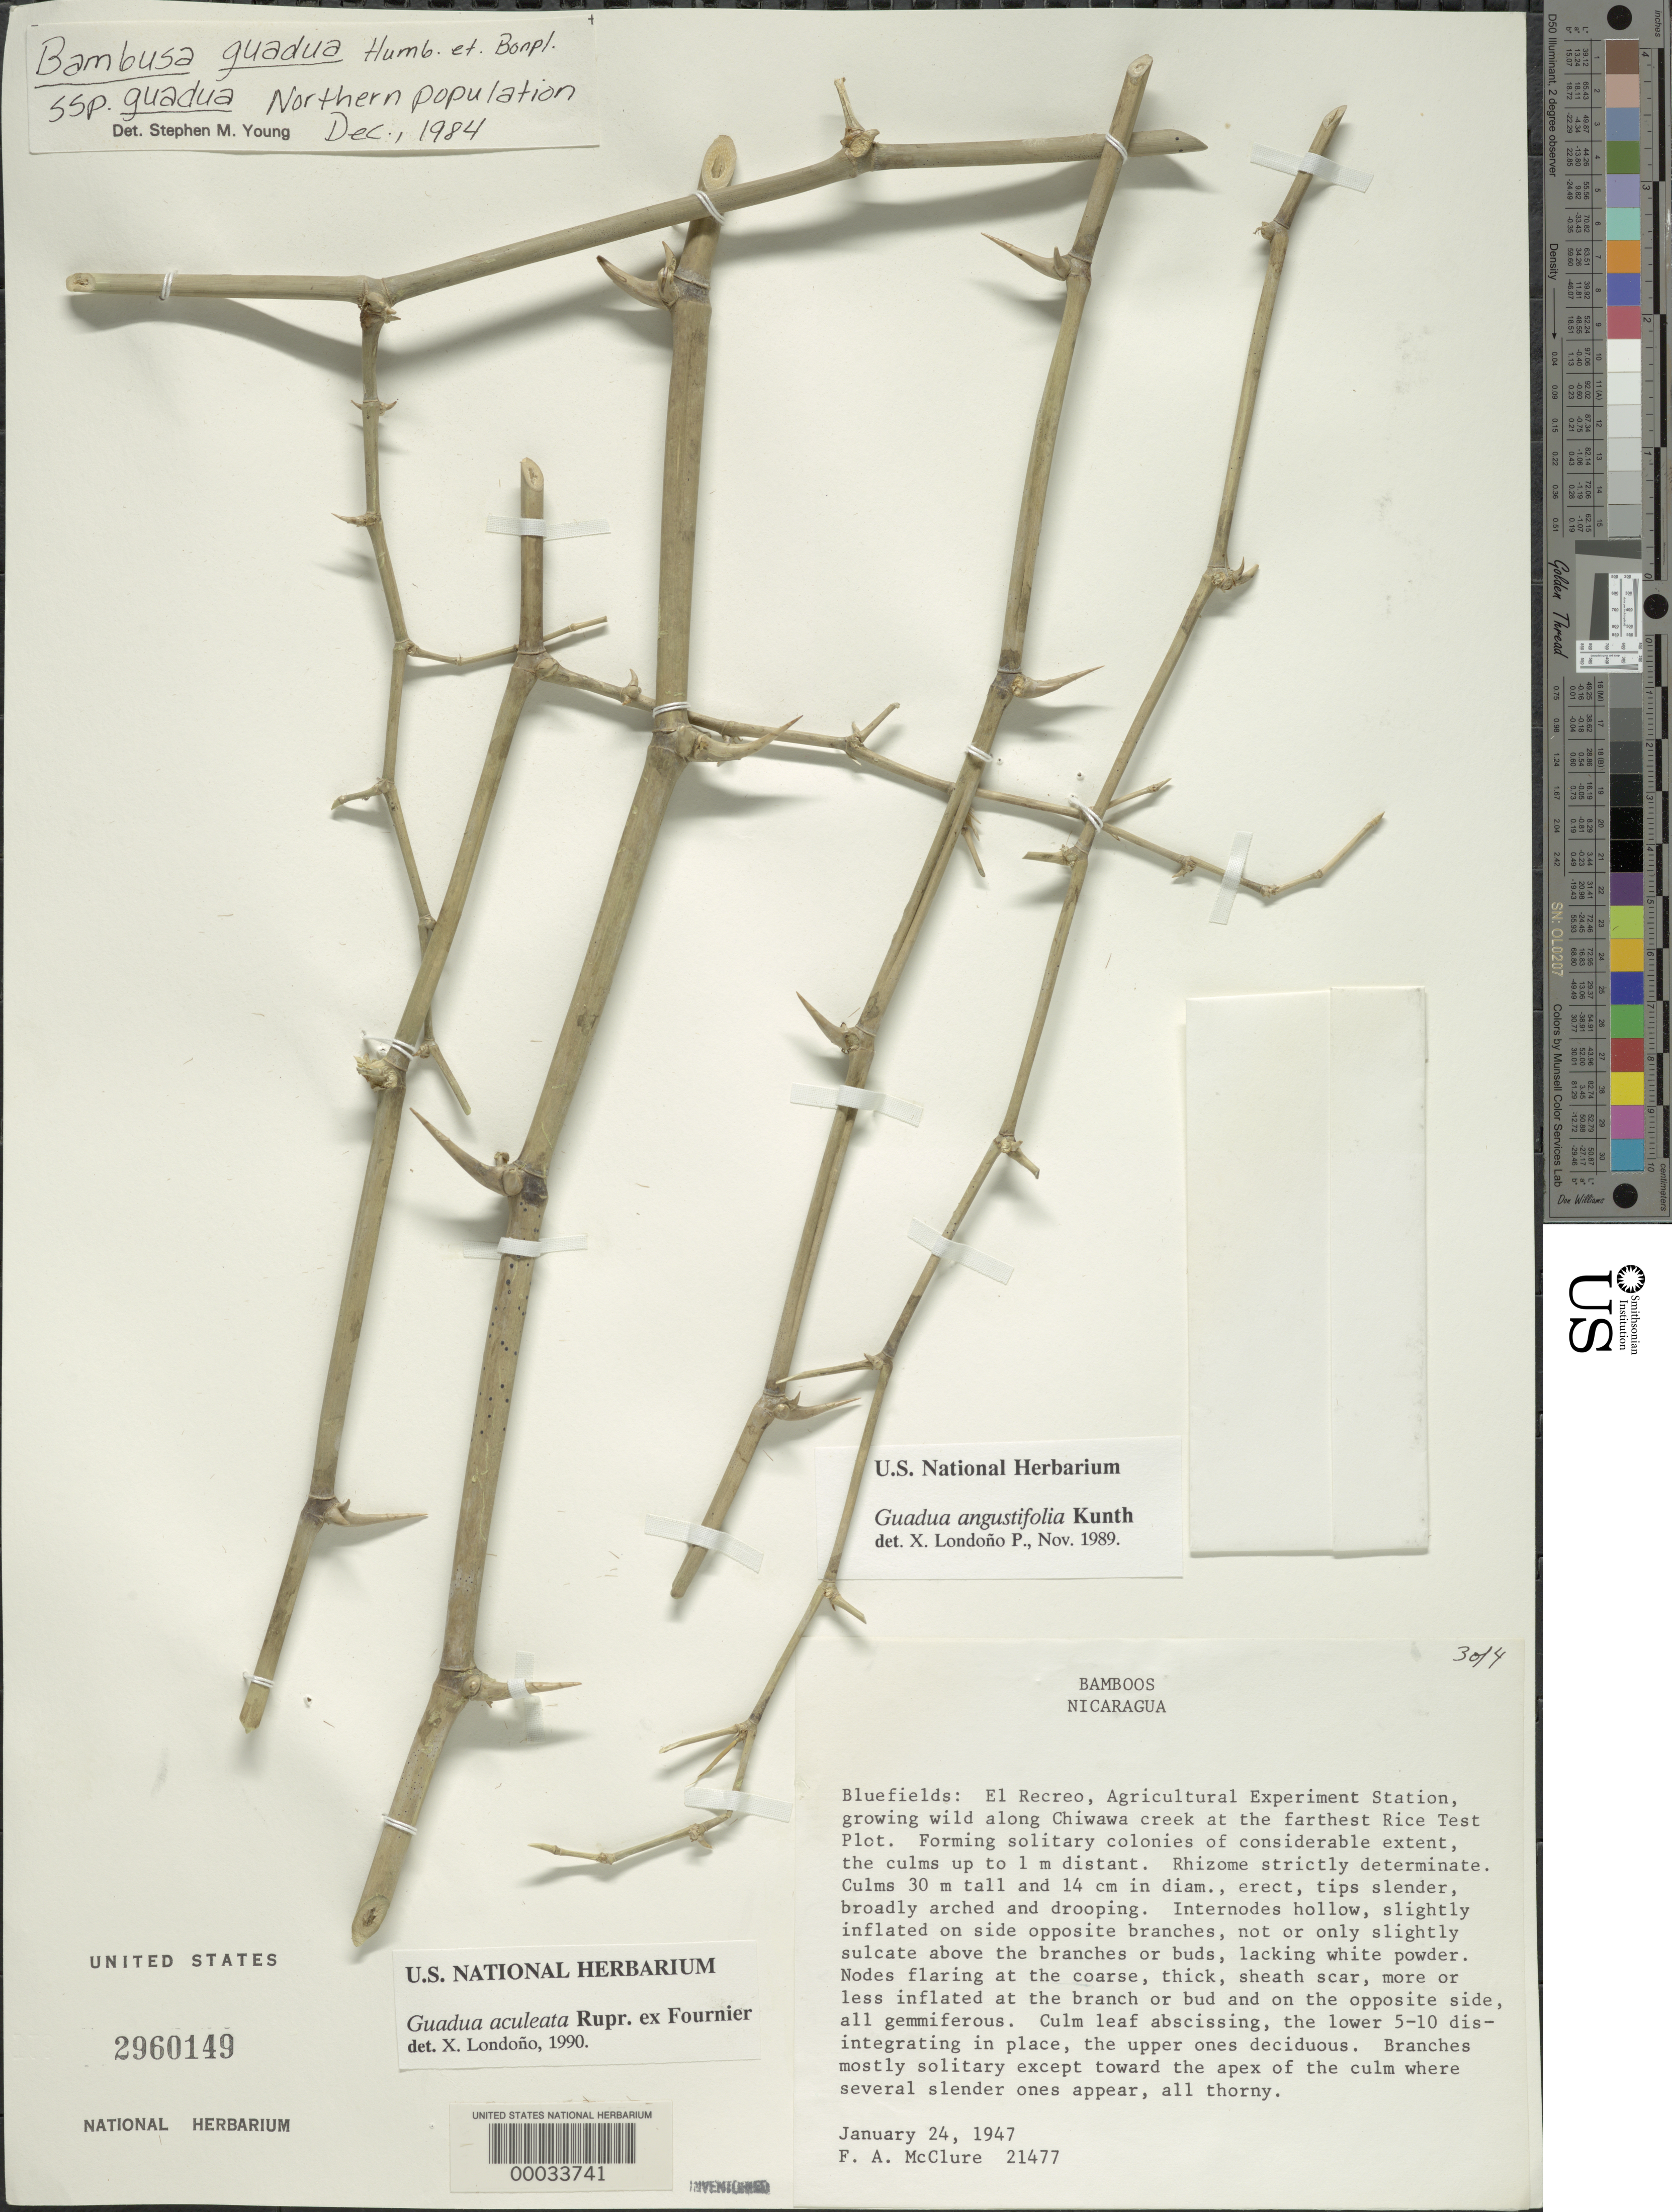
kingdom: Plantae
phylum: Tracheophyta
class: Liliopsida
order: Poales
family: Poaceae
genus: Guadua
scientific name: Guadua aculeata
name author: Rupr. ex E. Fourn.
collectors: F. A. McClure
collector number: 21477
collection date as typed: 24 Jan 1947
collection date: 1947-01-24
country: Nicaragua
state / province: Atlántico Sur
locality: Bluefields: el recreo, agr. expt. sta., along chiwawa creek at farthest rice test plot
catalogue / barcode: US 2960149